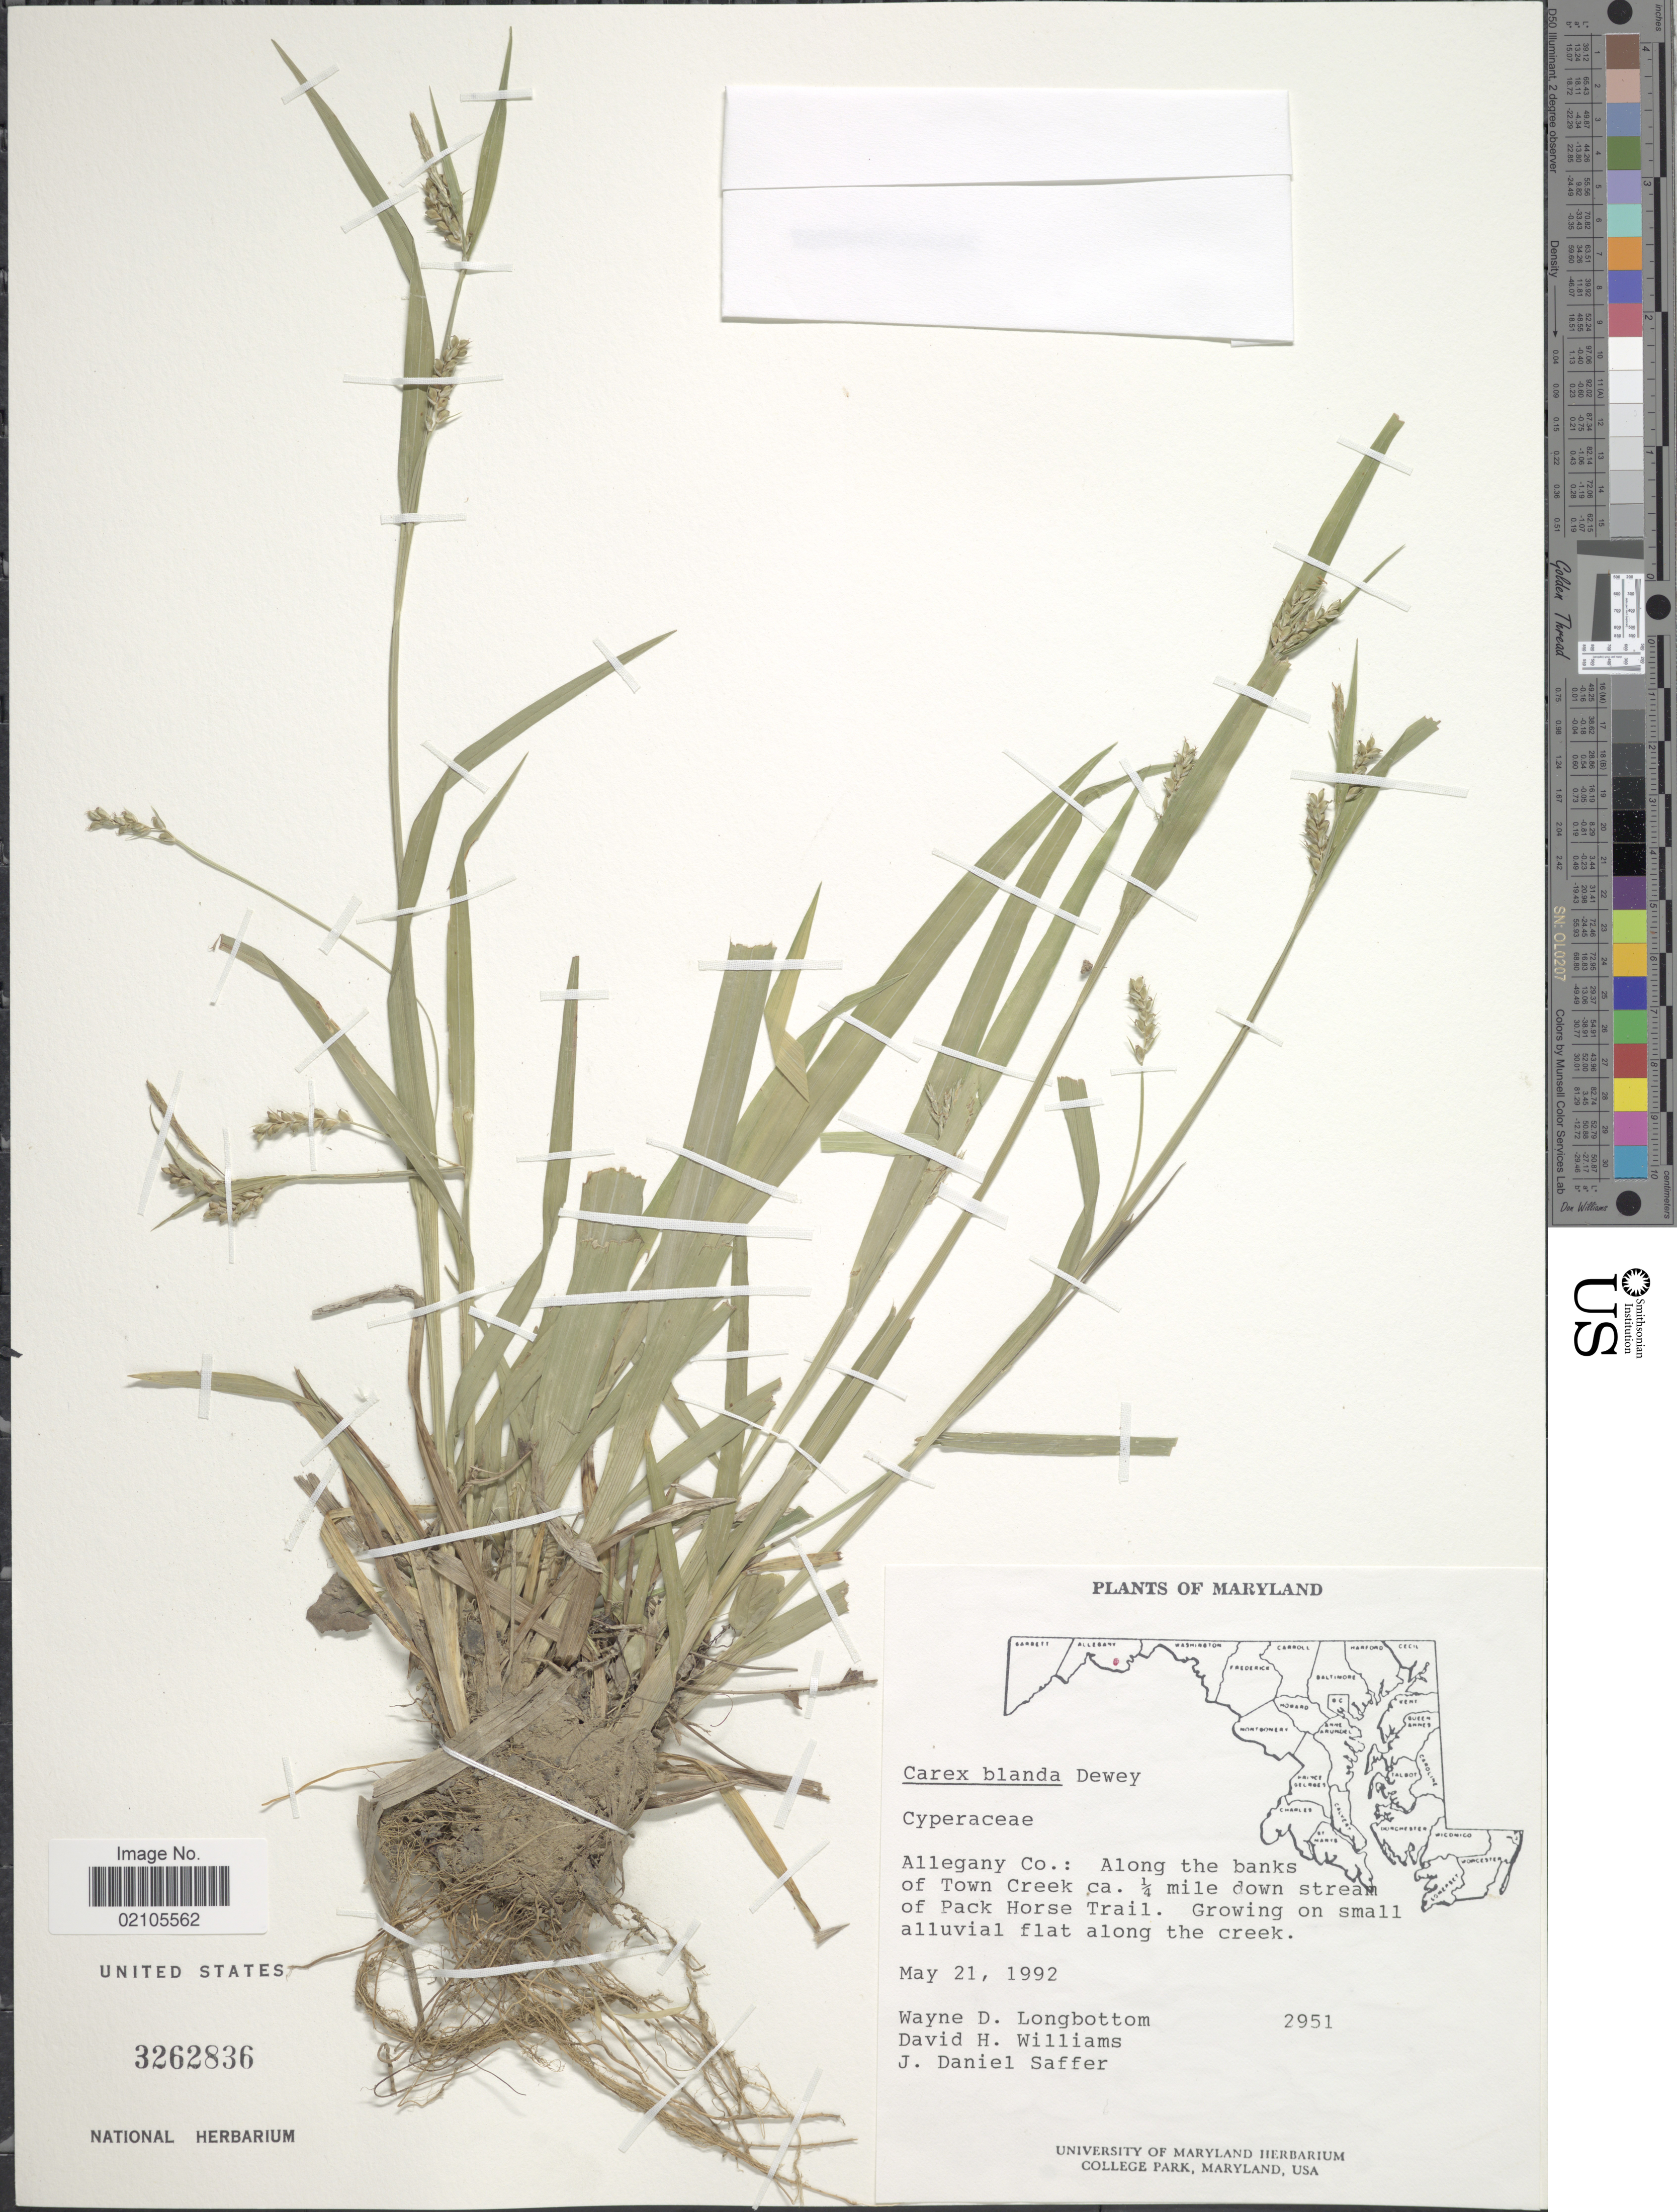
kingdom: Plantae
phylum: Tracheophyta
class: Liliopsida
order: Poales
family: Cyperaceae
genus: Carex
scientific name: Carex blanda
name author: Dewey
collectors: W. D. Longbottom, D. H. Williams & J. Saffer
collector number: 2951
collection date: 1992-05-21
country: United States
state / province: Maryland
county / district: Allegany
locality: Allegany Co.: Along the banks of Town Creek ¼ mile down stream of Pack Horse Trail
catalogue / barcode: US 3262836